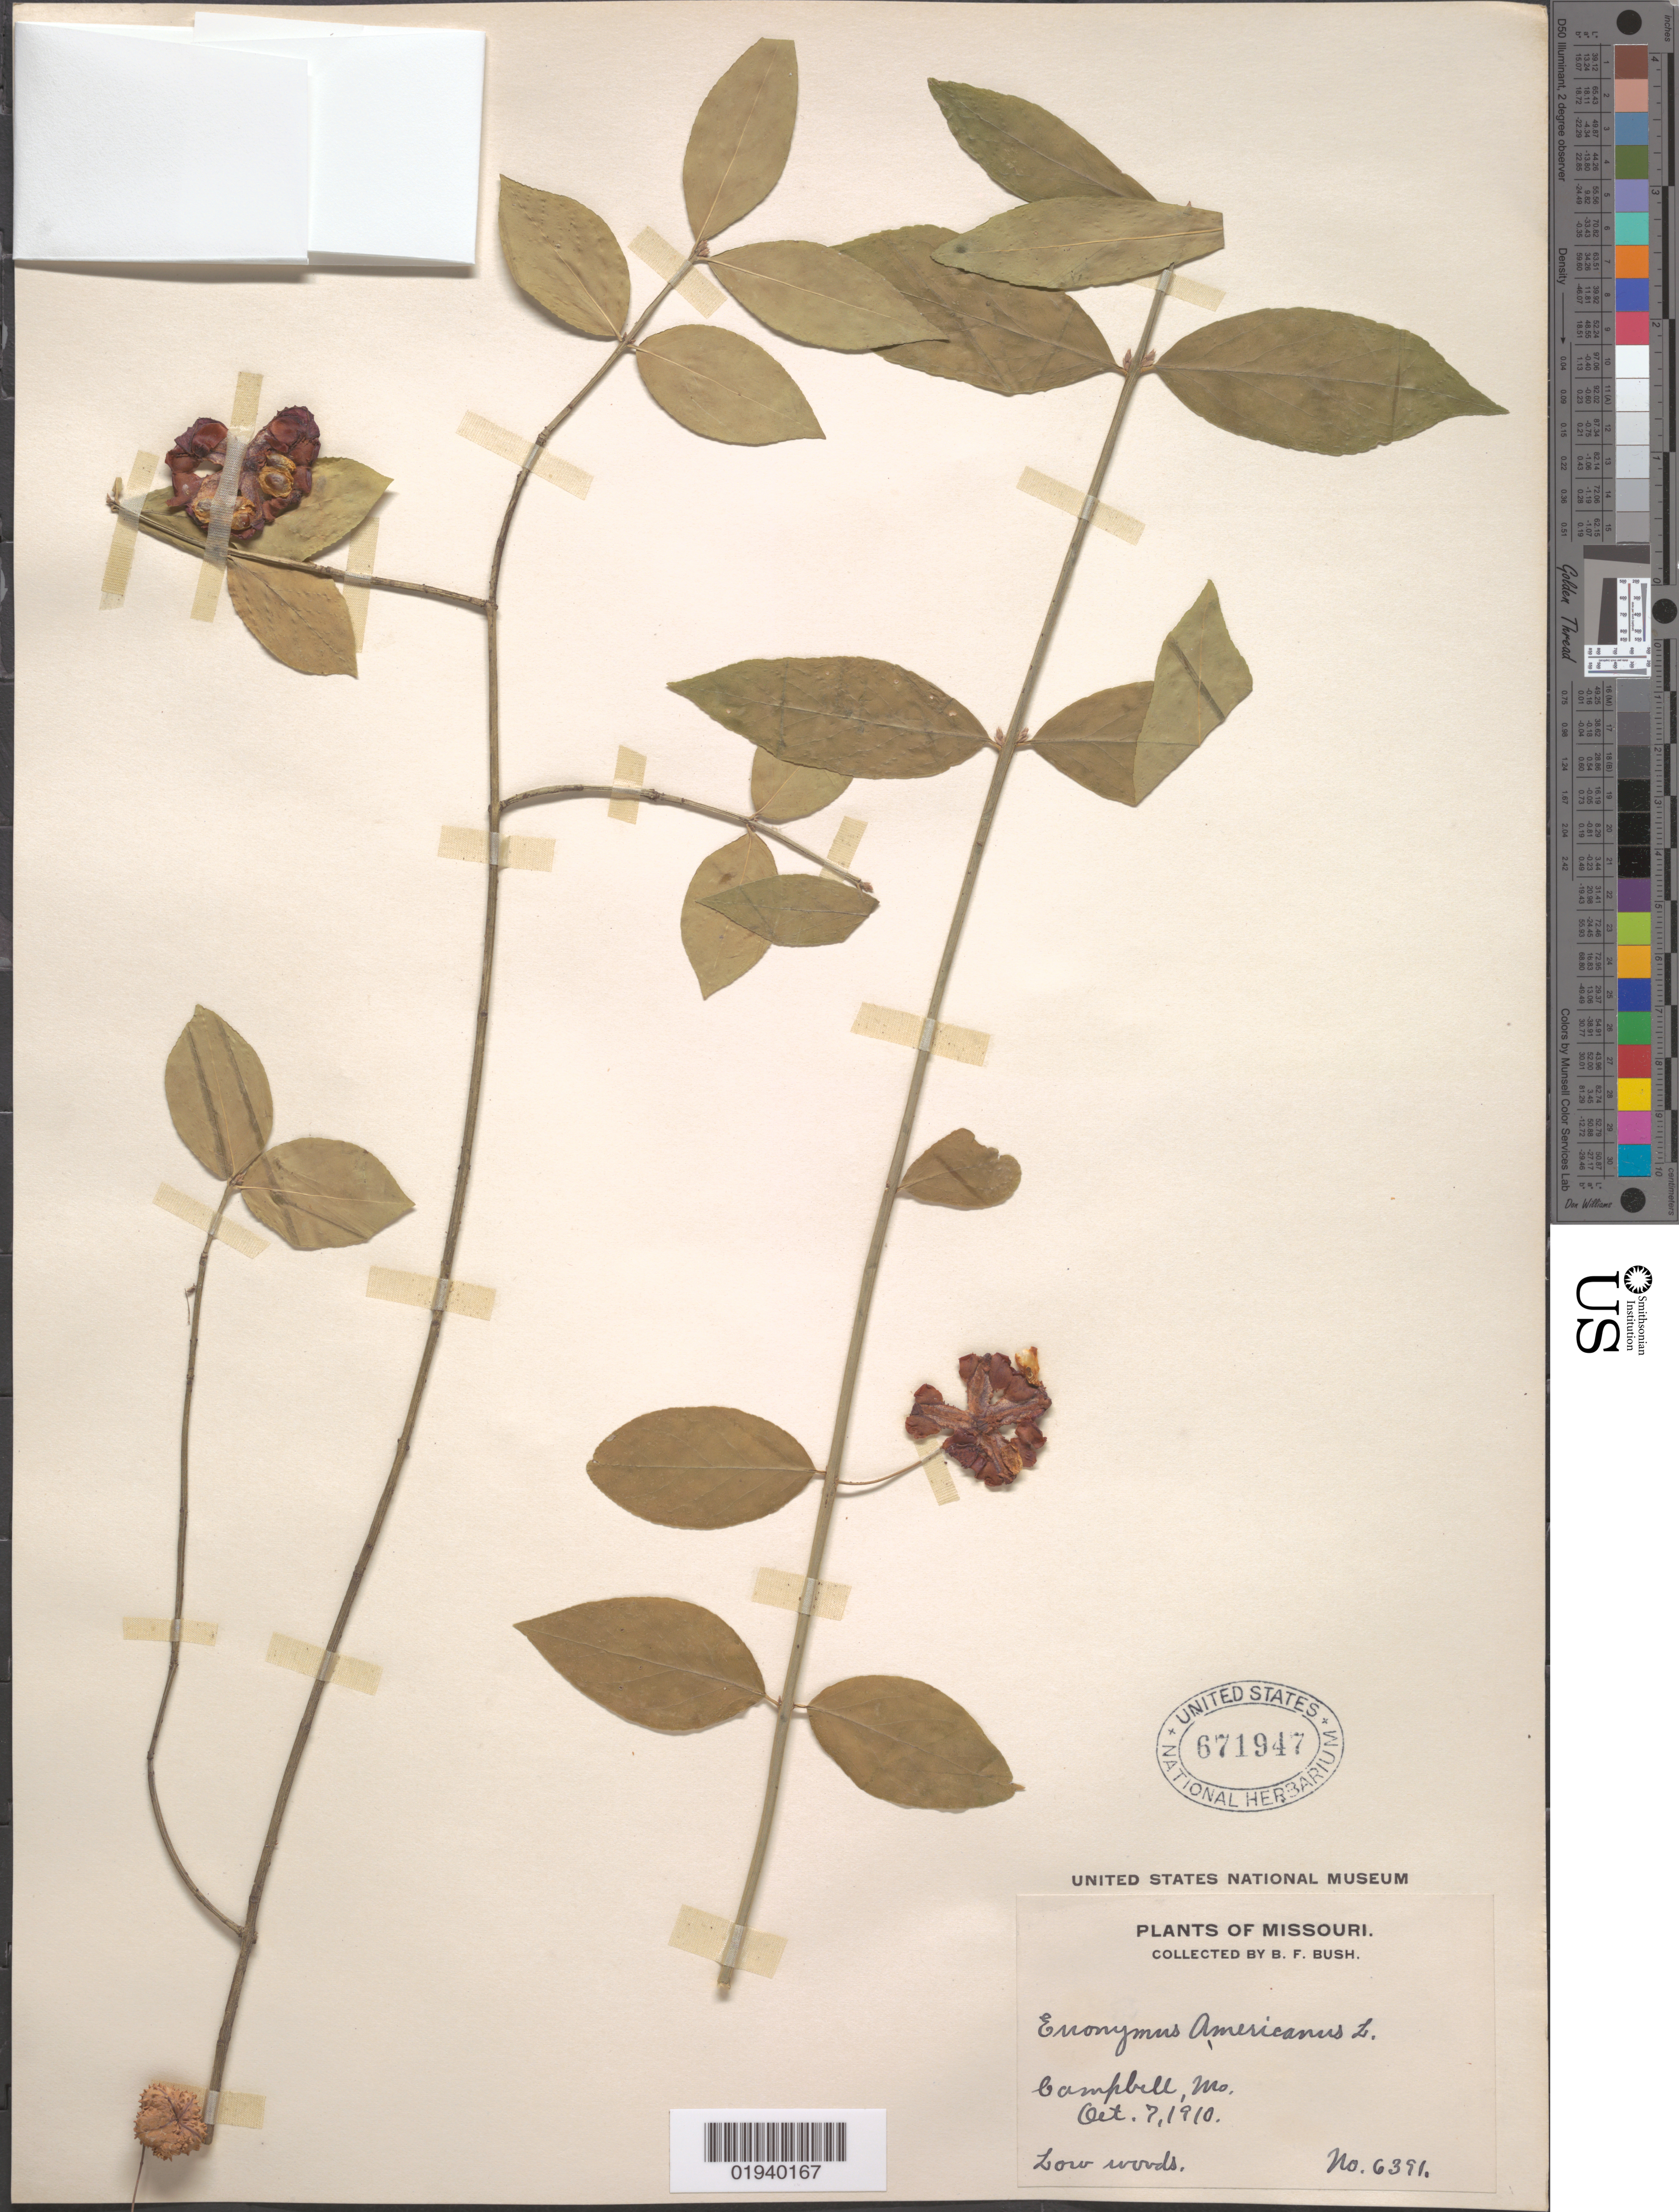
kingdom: Plantae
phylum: Tracheophyta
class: Magnoliopsida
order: Celastrales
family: Celastraceae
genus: Euonymus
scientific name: Euonymus americanus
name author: L.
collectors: B. F. Bush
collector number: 6391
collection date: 1910-10-07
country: United States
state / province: Missouri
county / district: Dunklin County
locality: Campbell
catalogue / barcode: US 671947